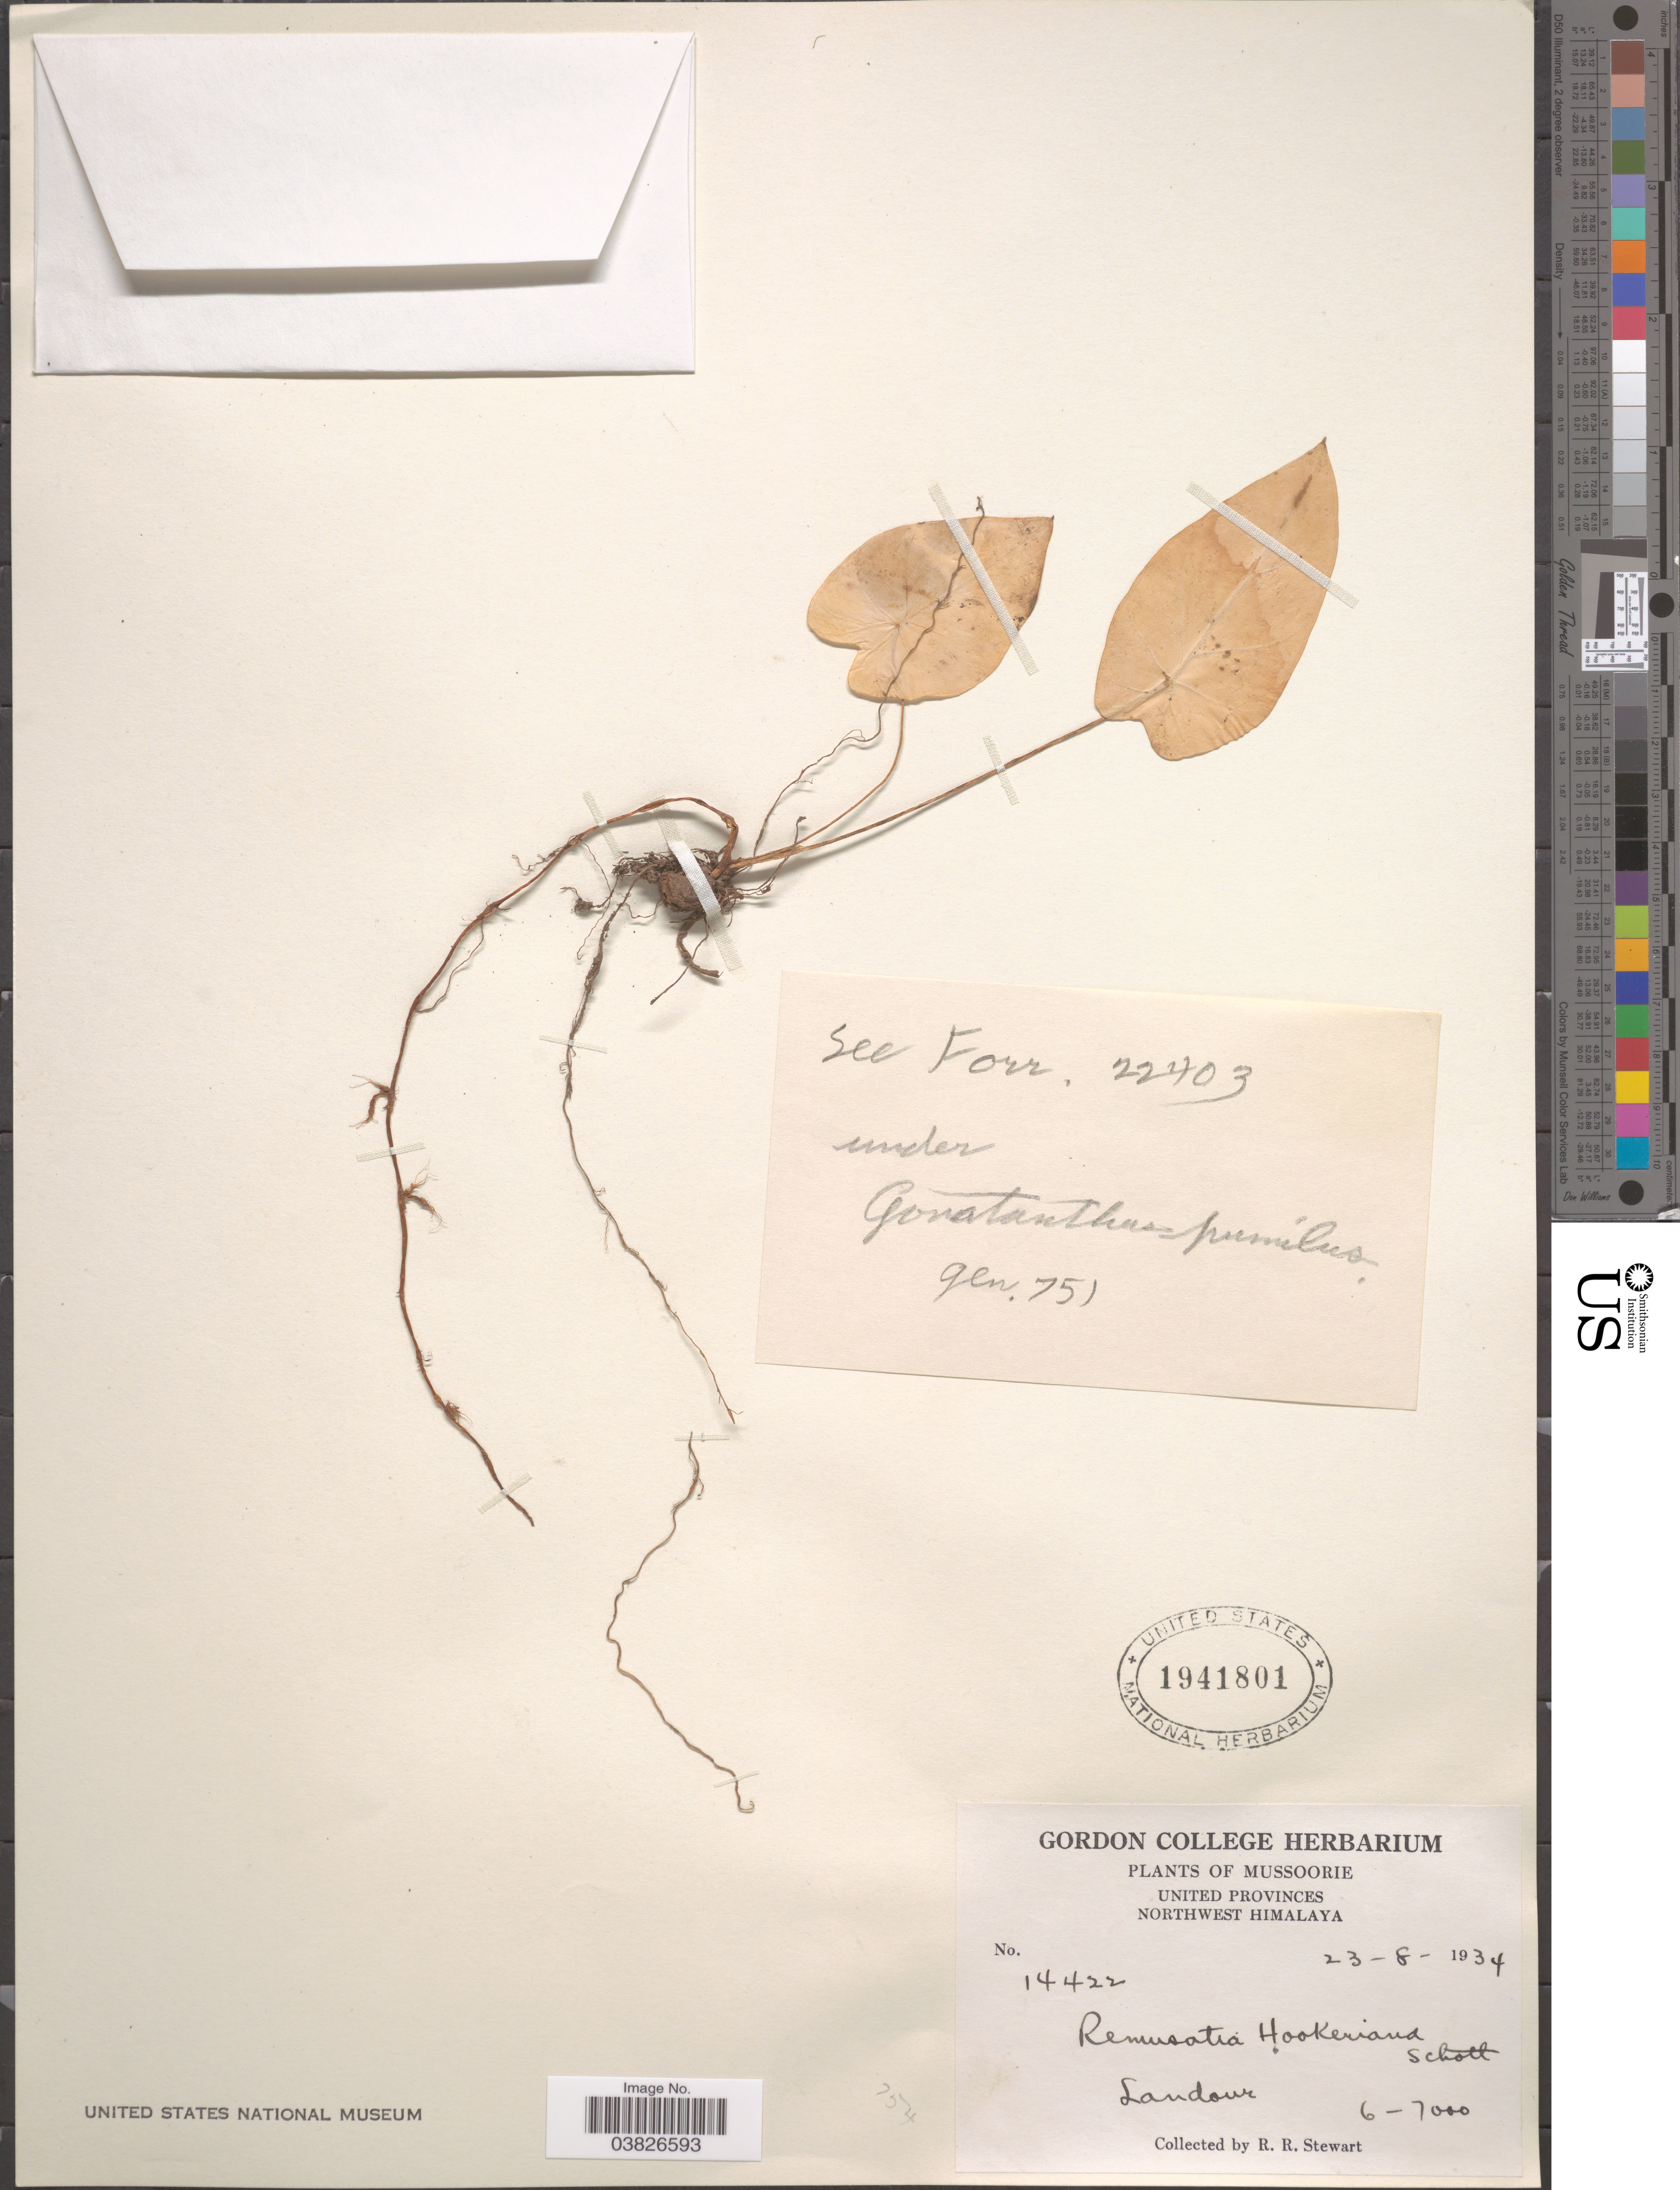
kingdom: Plantae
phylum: Tracheophyta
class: Liliopsida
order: Alismatales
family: Araceae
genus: Remusatia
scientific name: Remusatia hookeriana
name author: Schott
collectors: R. Stewart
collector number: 14422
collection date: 1934-08-23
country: India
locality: Mussoorie. United Provinces. Northwest Himalaya. Landour.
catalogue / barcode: US 1941801